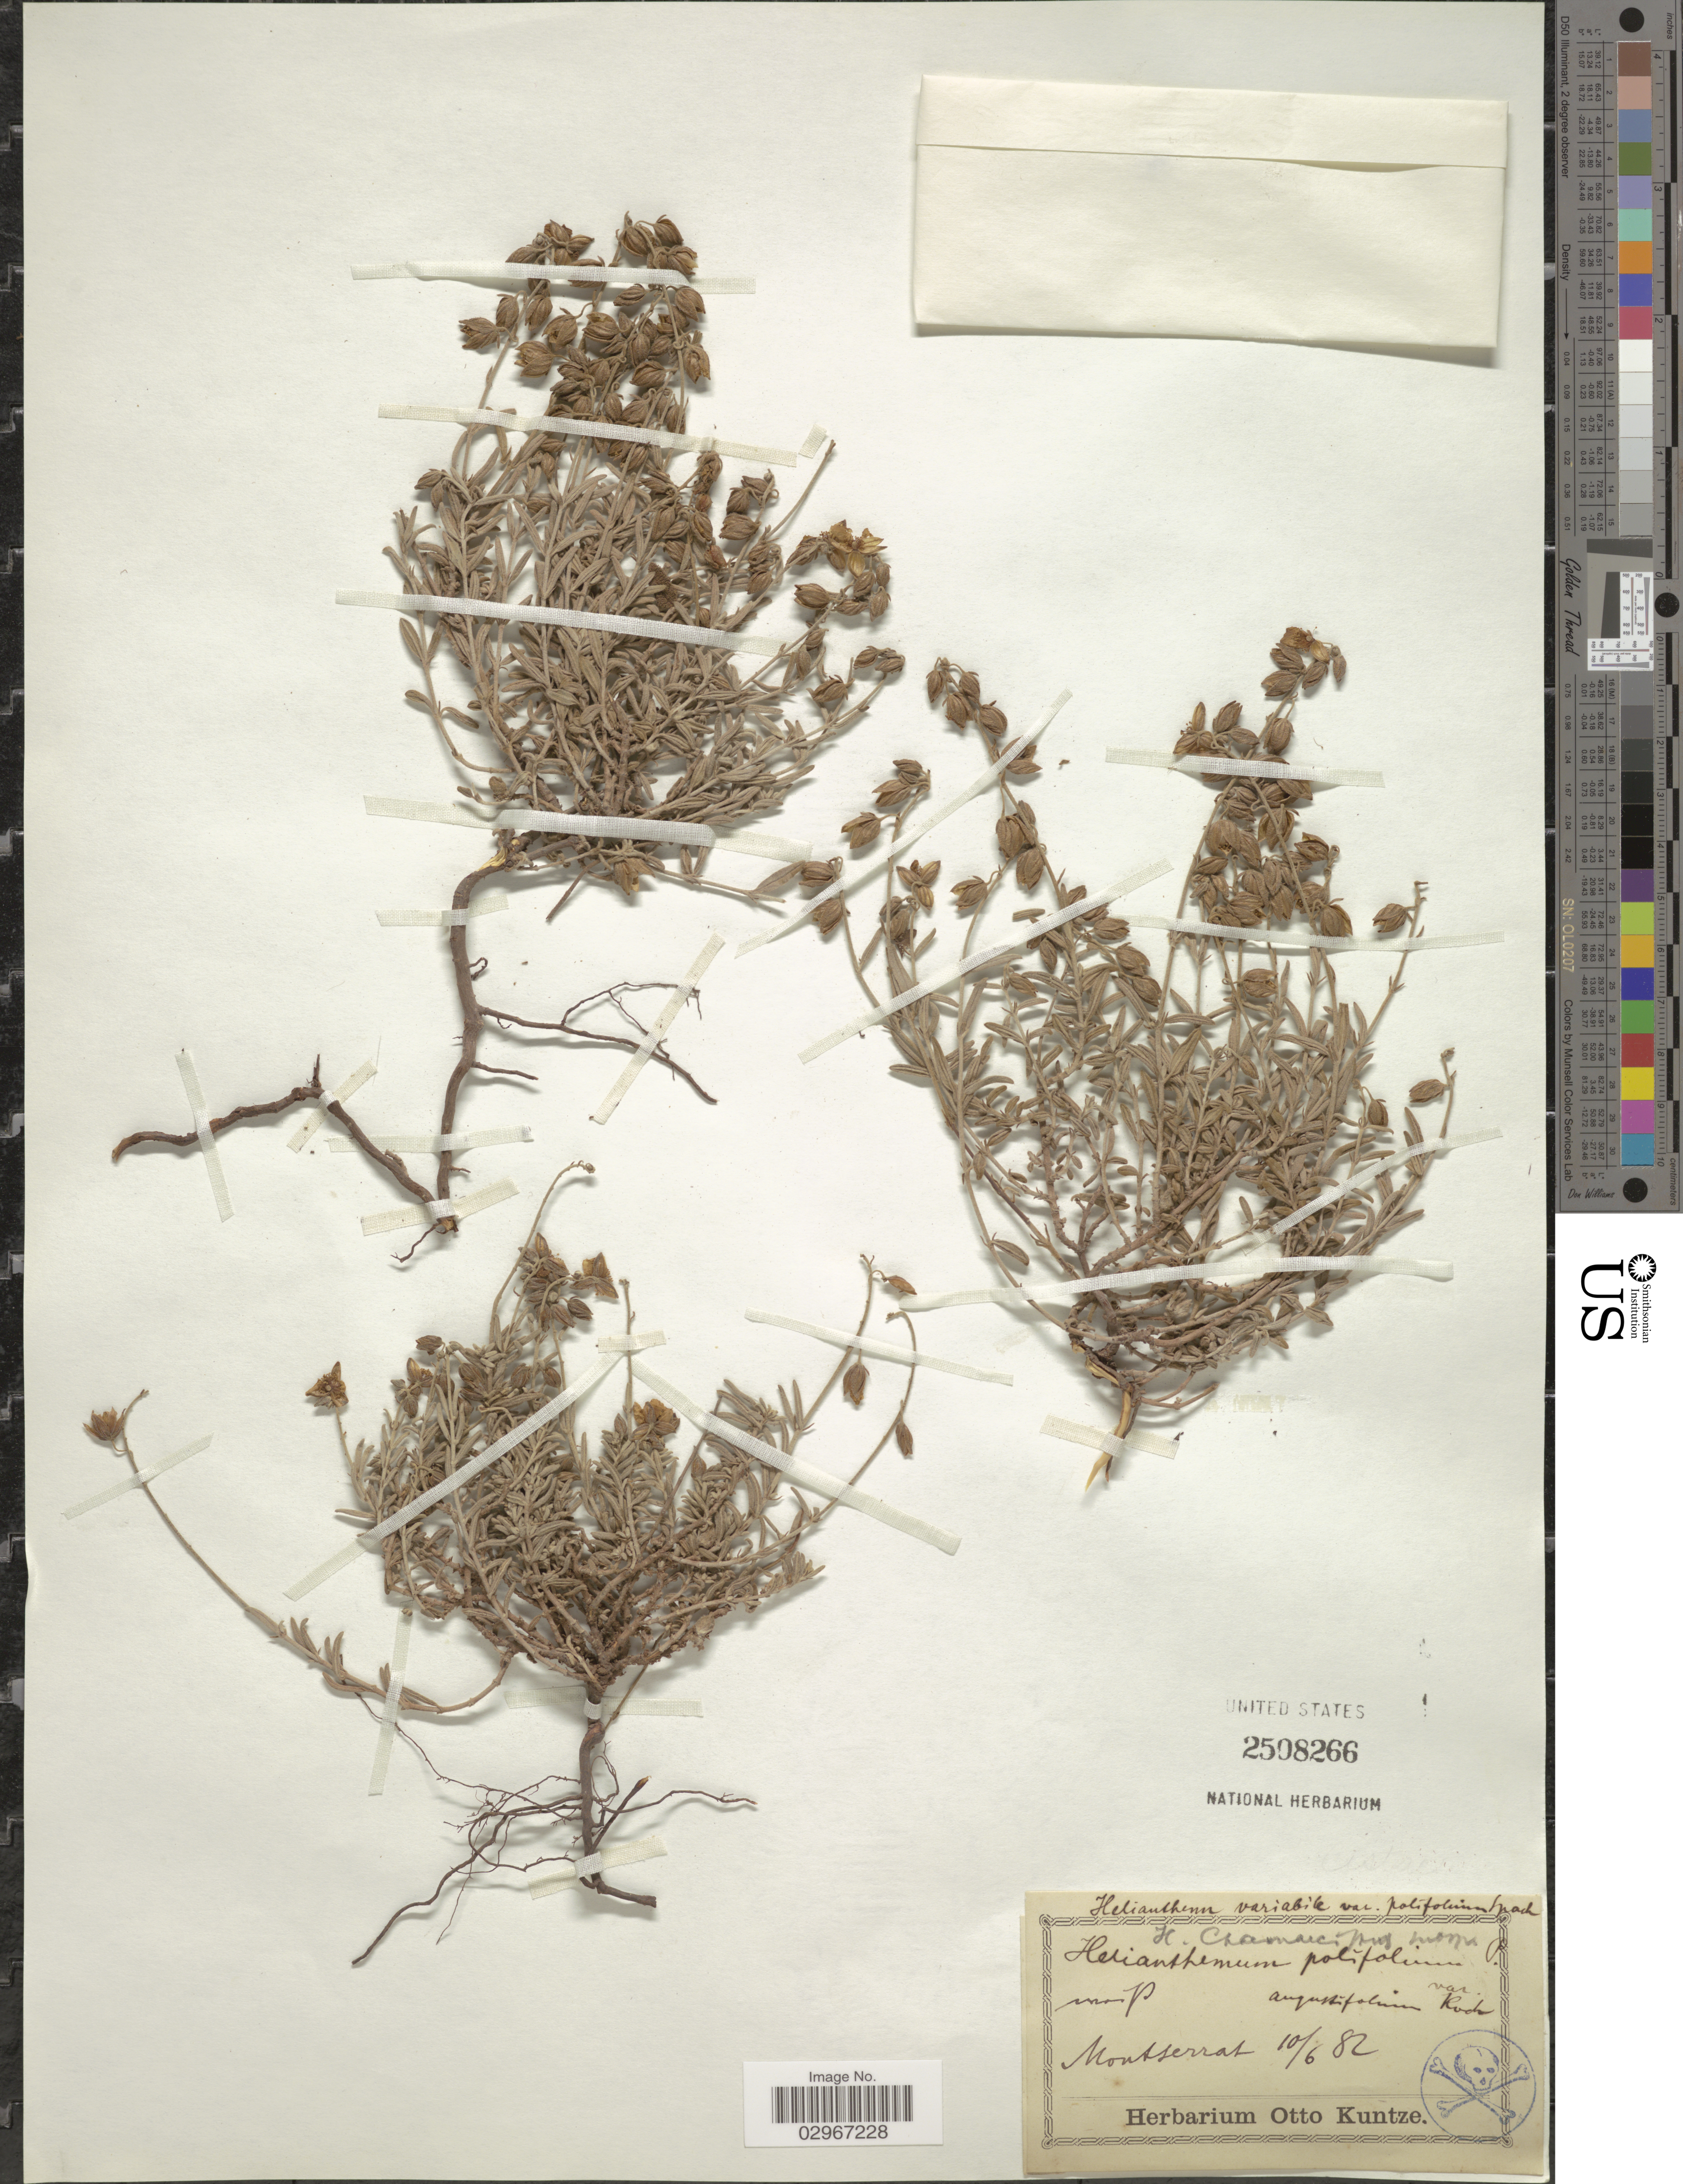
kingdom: Plantae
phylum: Tracheophyta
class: Magnoliopsida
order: Malvales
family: Cistaceae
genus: Helianthemum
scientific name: Helianthemum polifolium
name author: Mill.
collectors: ex herb. Otto Kuntze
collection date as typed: Transcribed d/m/y: 10/6/82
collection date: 1882-06-10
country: Spain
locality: Montserrat.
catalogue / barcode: US 2508266